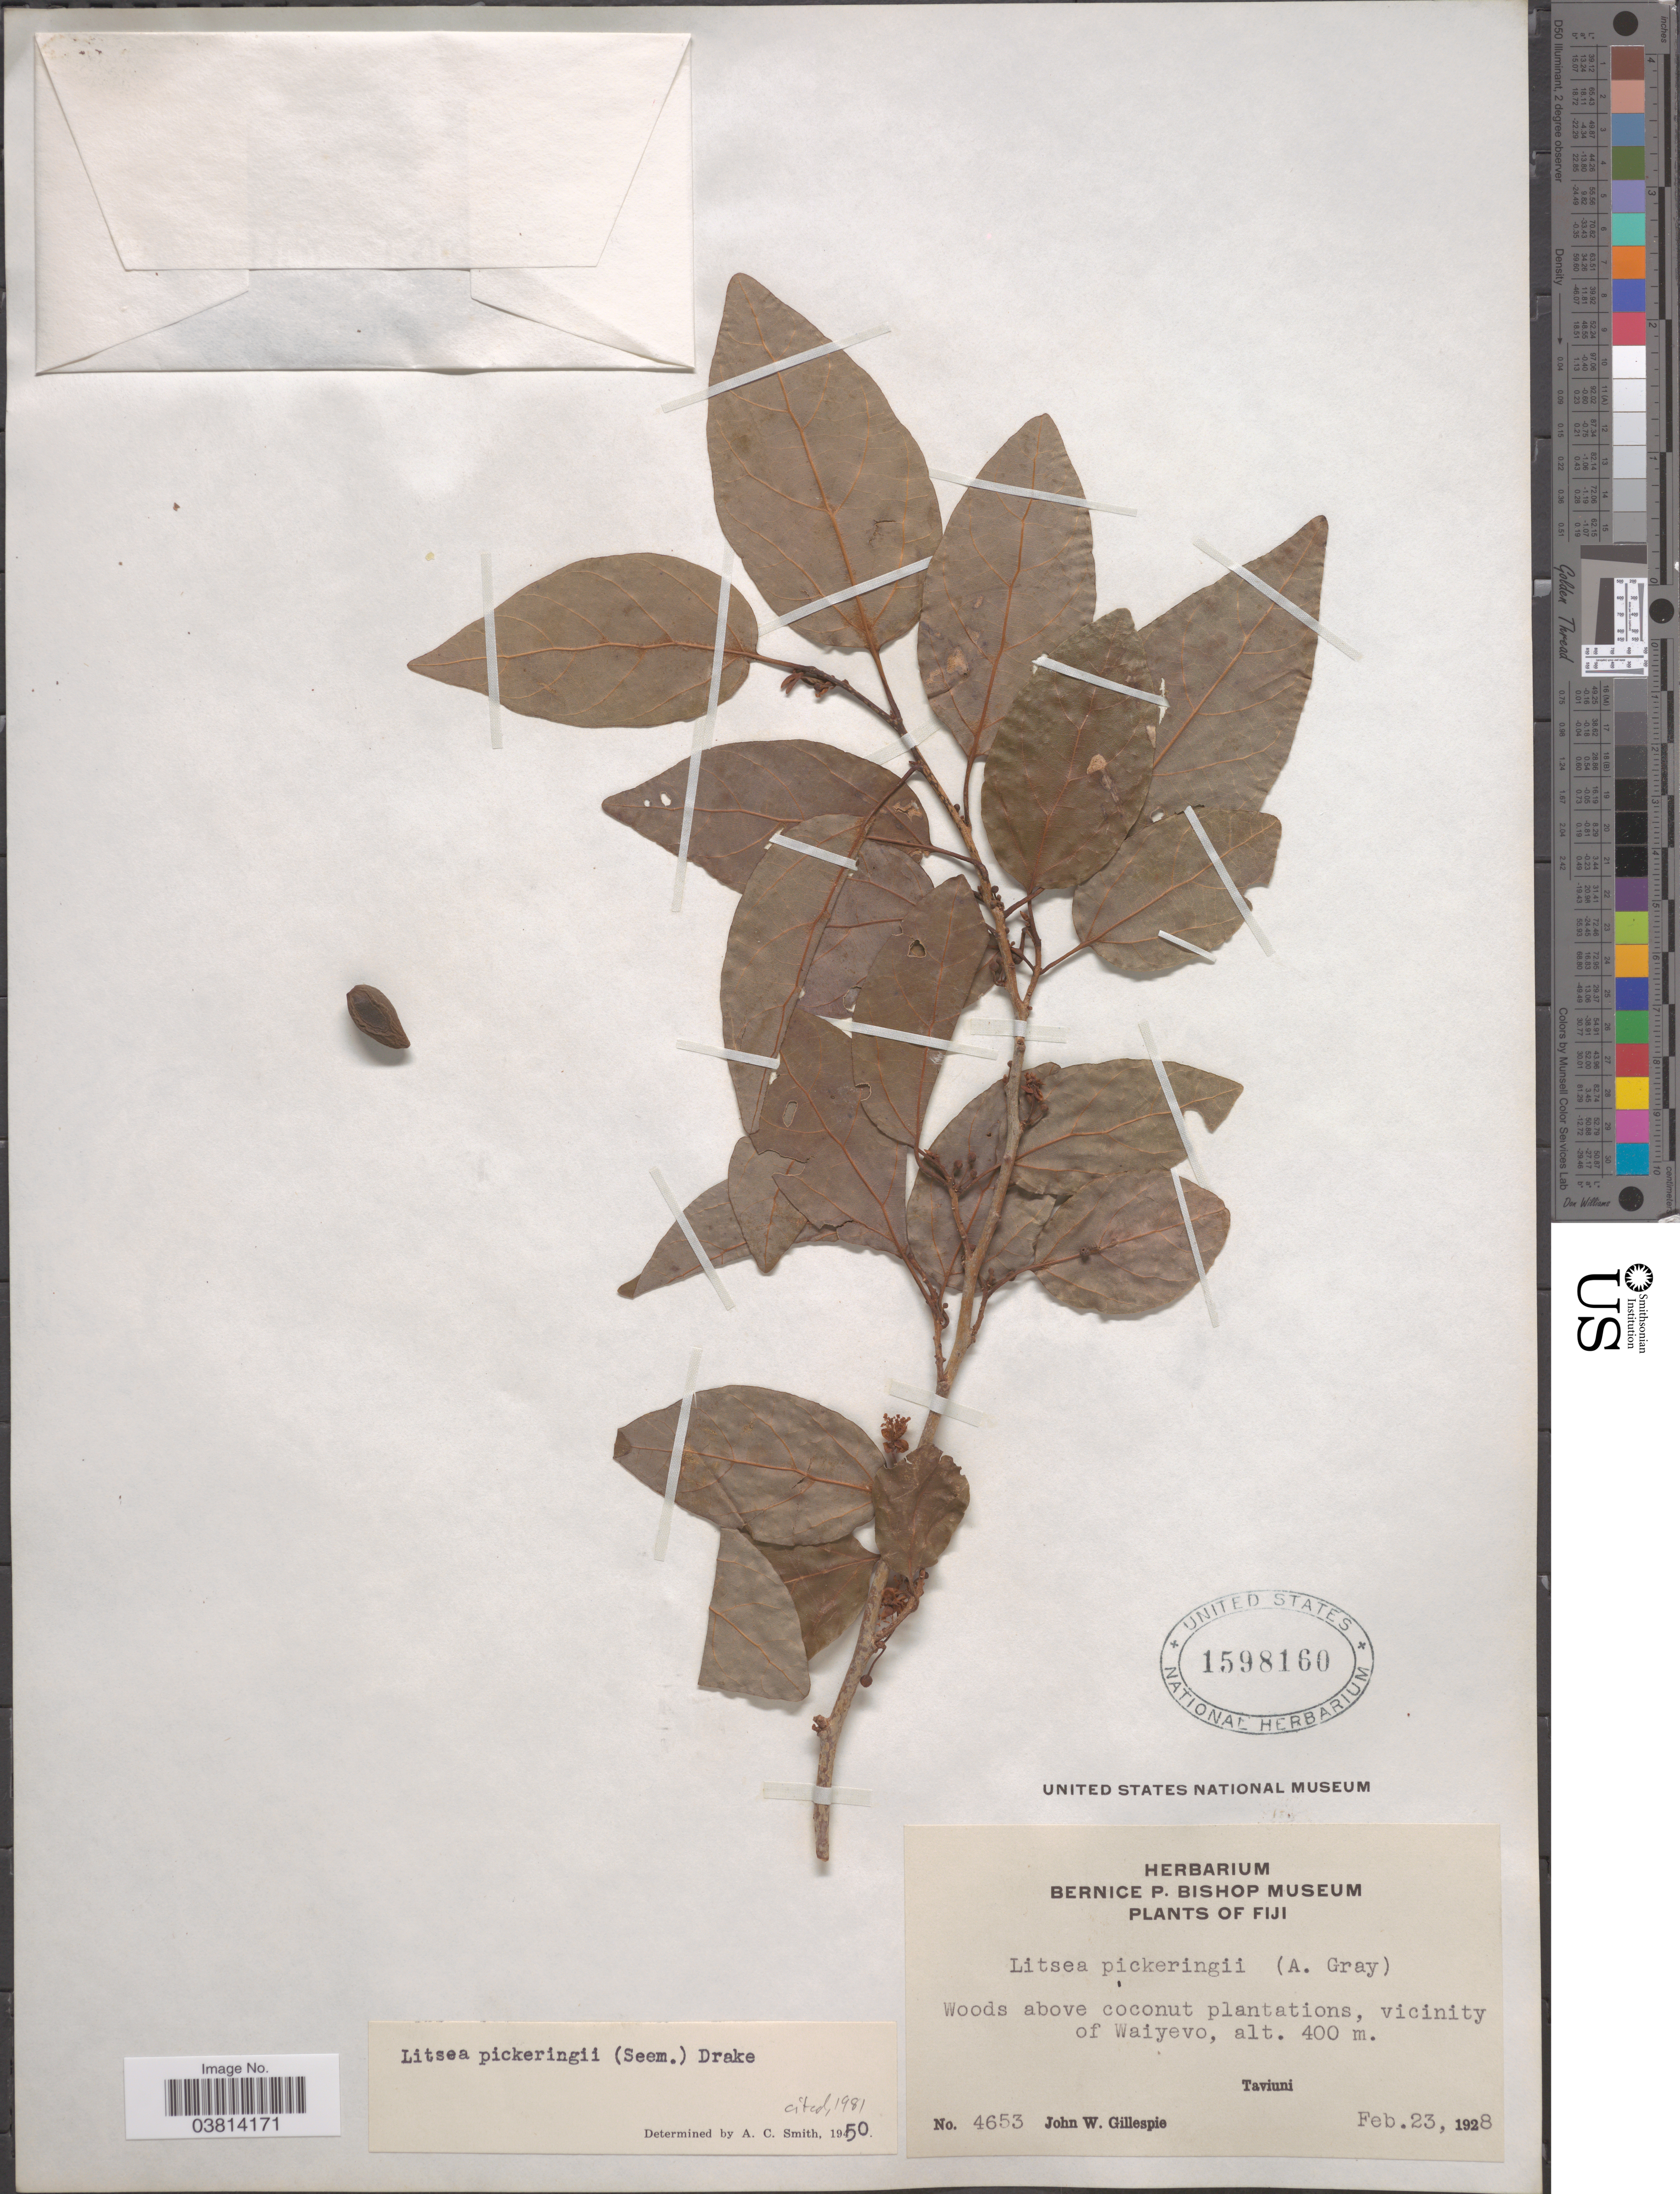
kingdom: Plantae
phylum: Tracheophyta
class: Magnoliopsida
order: Laurales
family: Lauraceae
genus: Litsea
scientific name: Litsea pickeringii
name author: Benth. & Hook. f. ex Drake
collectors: J. W. Gillespie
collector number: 4653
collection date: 1928-02-23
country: Fiji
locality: Above coconut plantations, vicinity of Waiyevo. Taviuni.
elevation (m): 400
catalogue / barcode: US 1598160